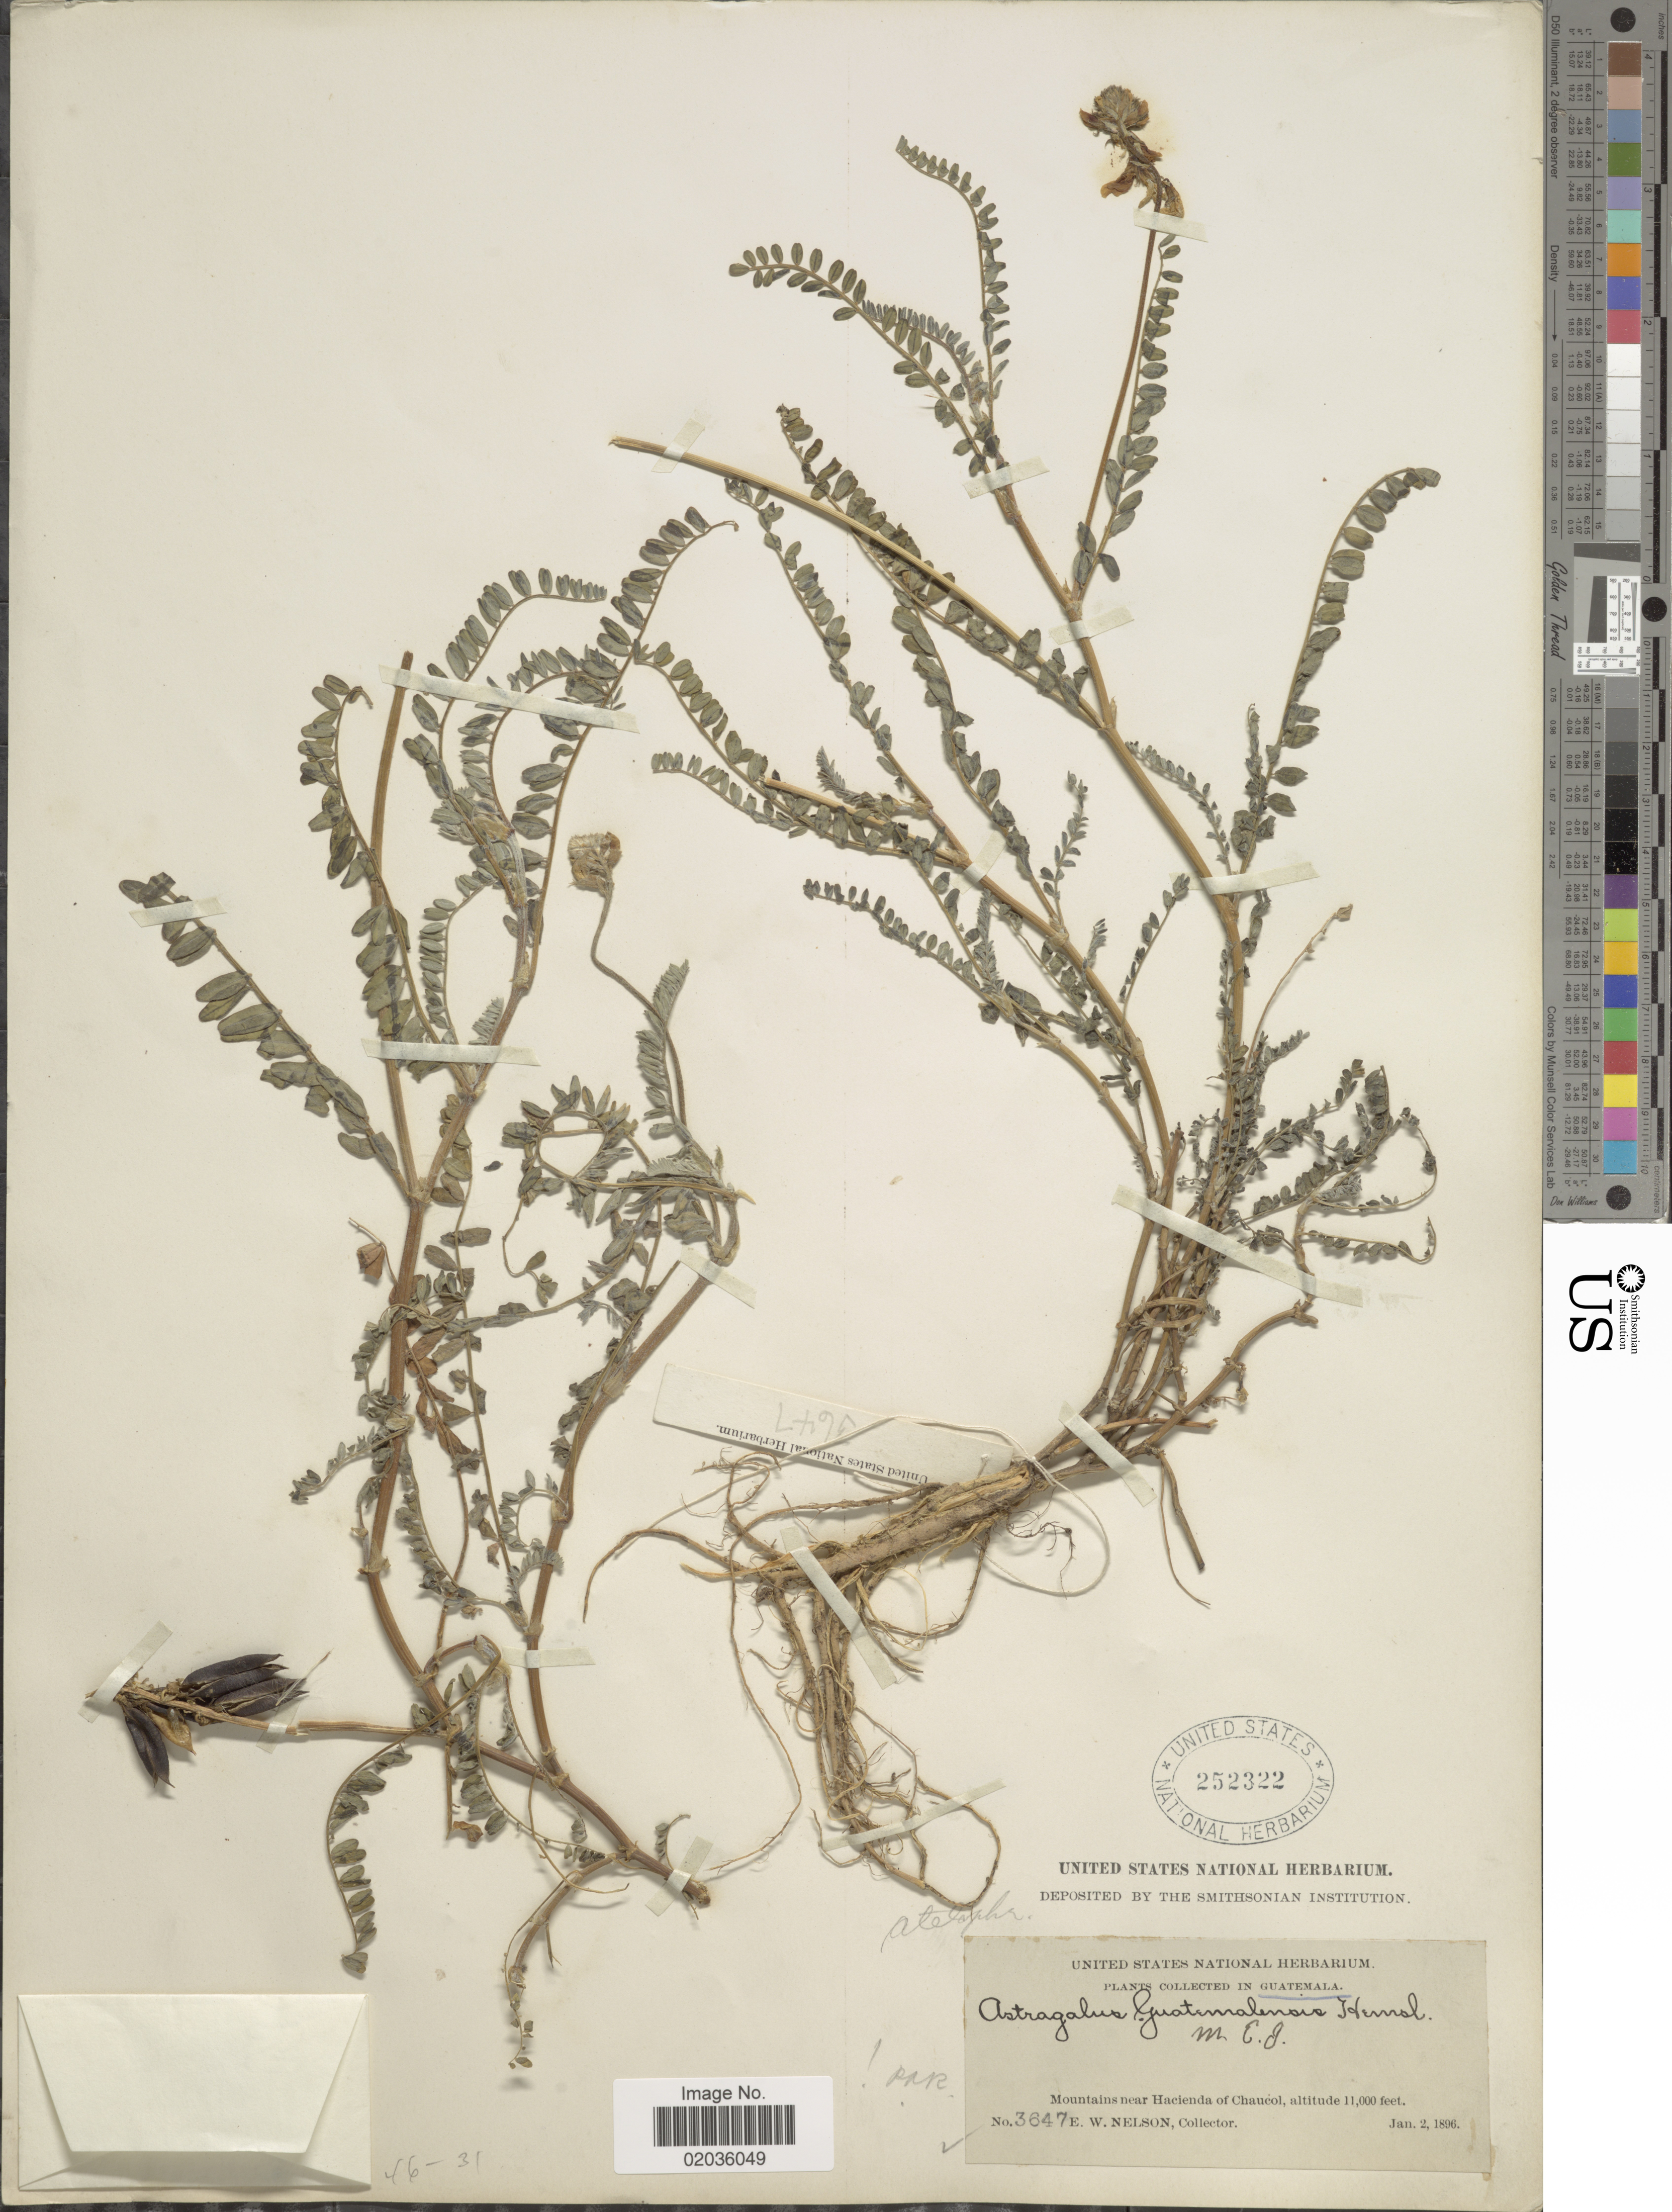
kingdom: Plantae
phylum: Tracheophyta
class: Magnoliopsida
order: Fabales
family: Fabaceae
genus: Astragalus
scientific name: Astragalus guatemalensis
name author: Hemsl.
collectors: E. W. Nelson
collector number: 3647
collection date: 1896-01-02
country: Guatemala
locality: Guatemala, Mountains near Hacienda of Chaucol,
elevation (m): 3353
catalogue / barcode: US 252322